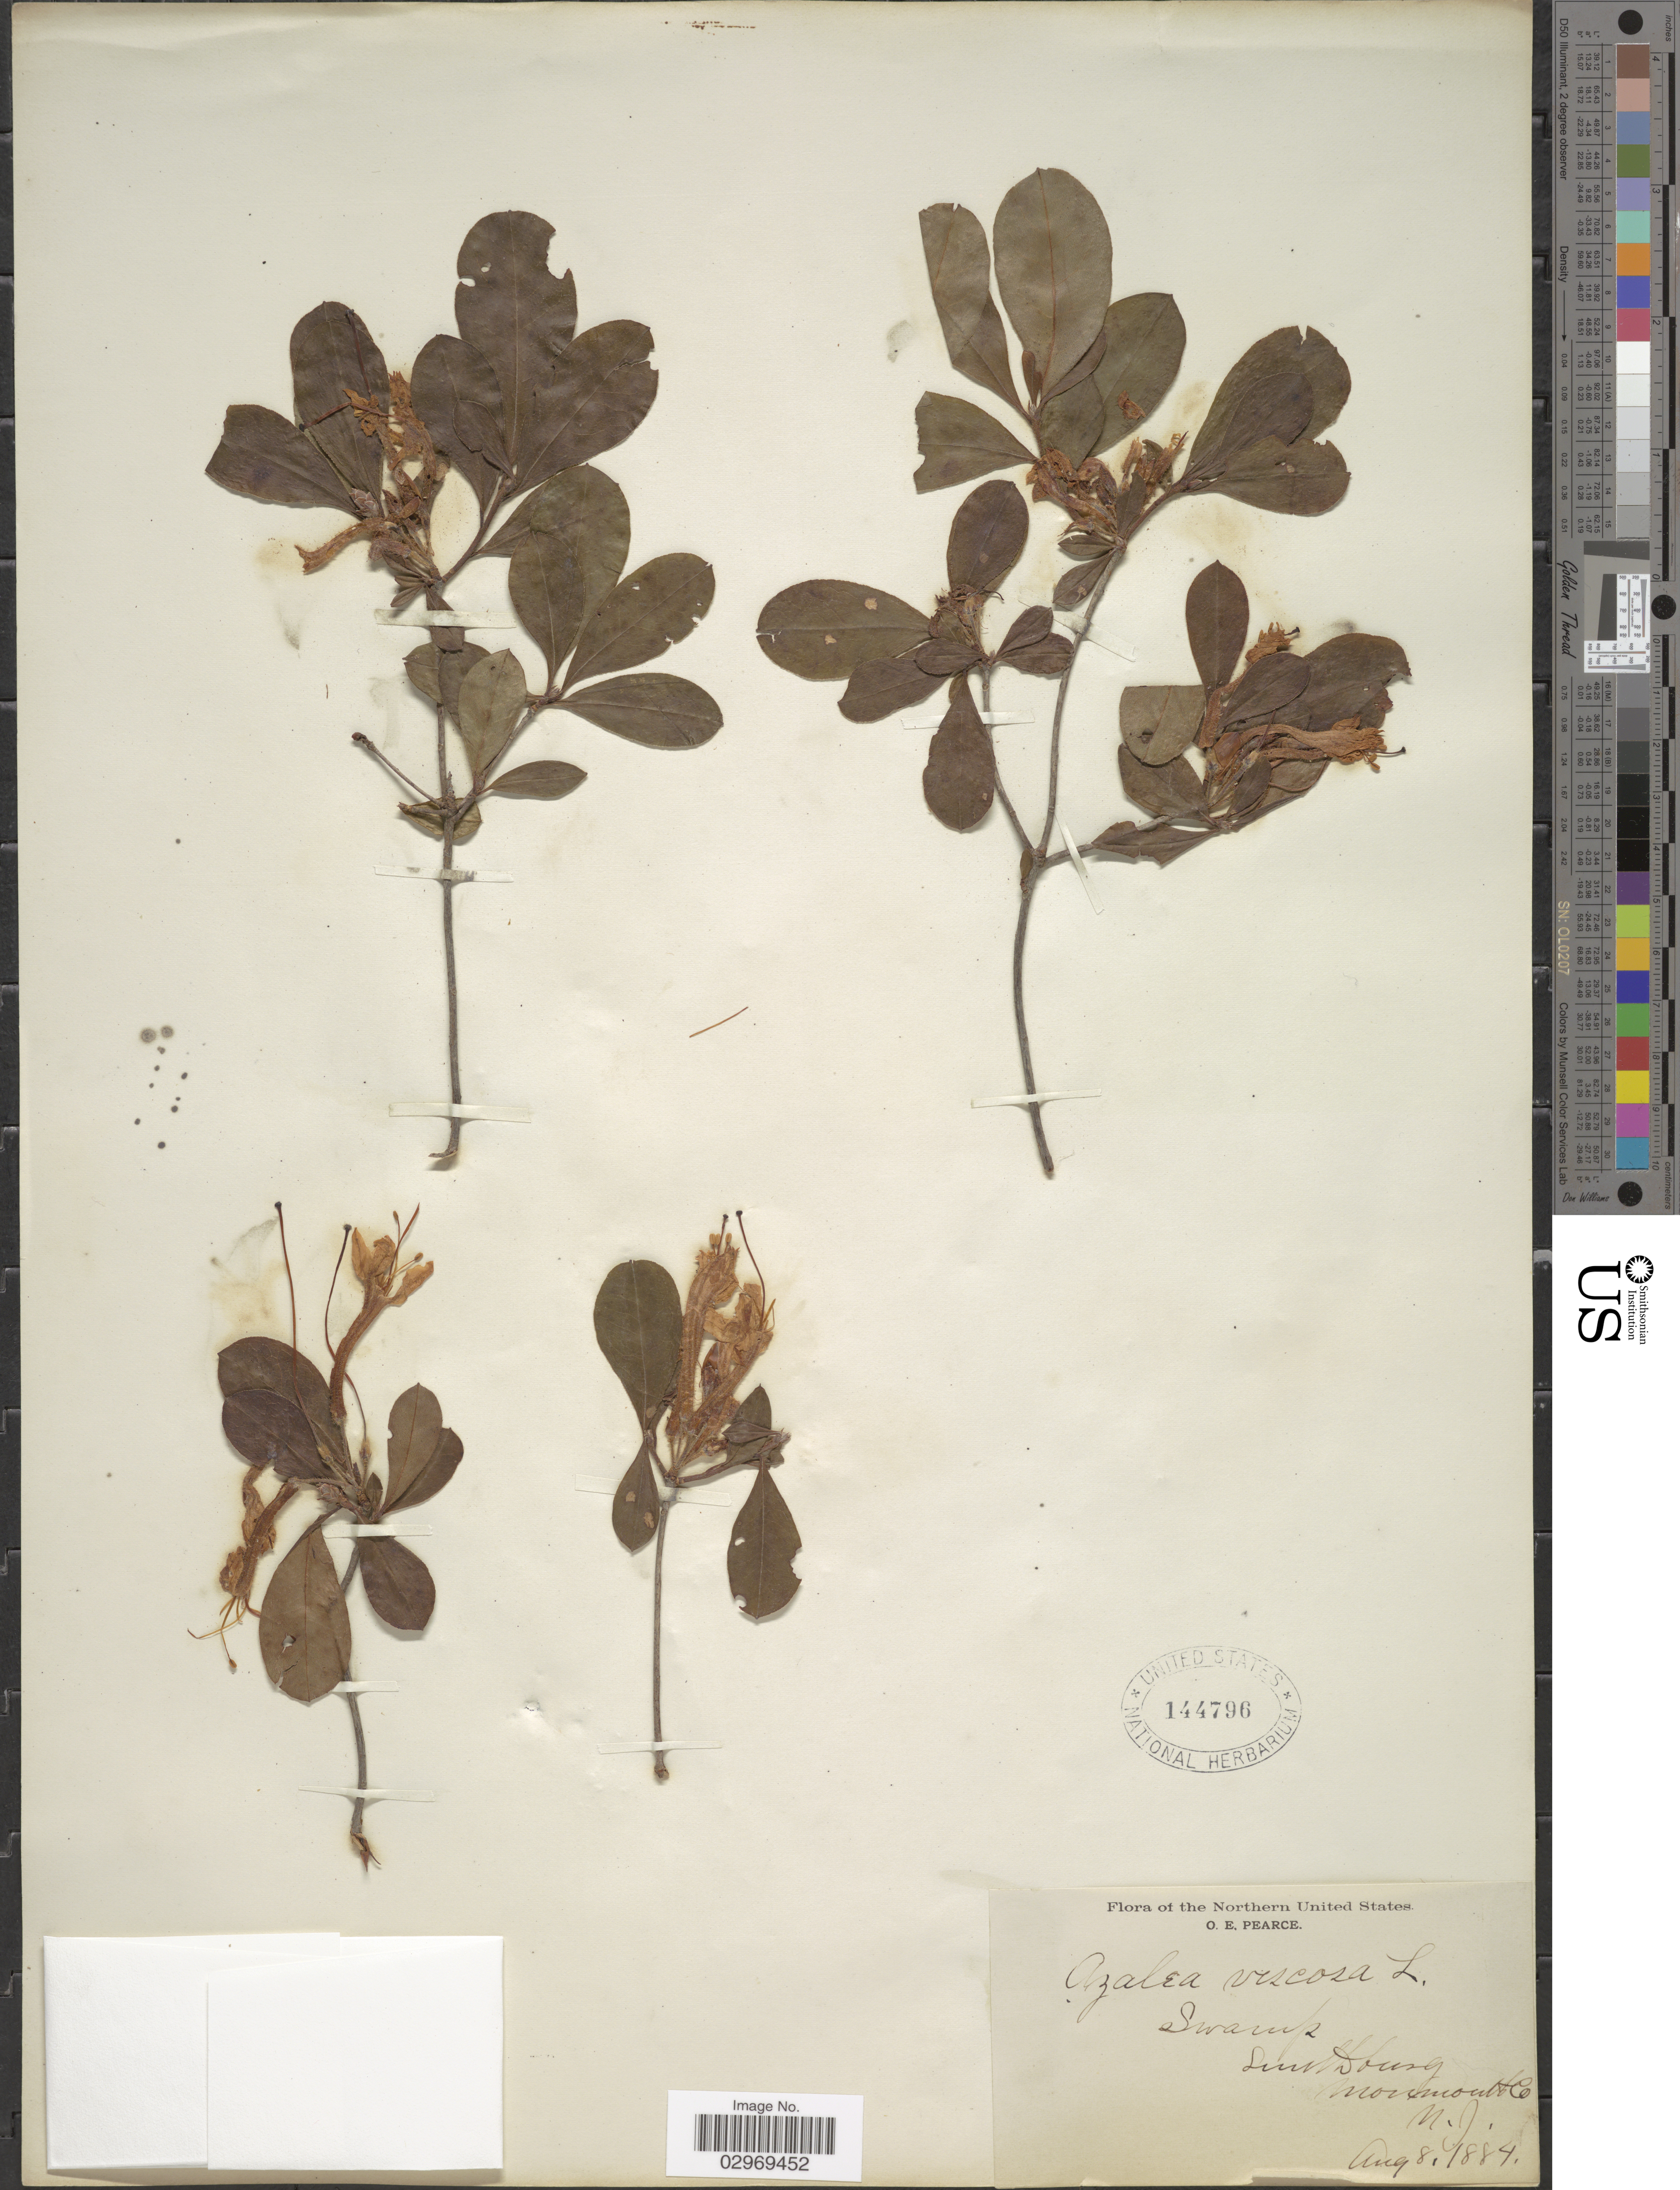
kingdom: Plantae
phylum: Tracheophyta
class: Magnoliopsida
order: Ericales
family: Ericaceae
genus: Rhododendron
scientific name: Rhododendron viscosum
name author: (L.) Torr.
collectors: O. E. Pearce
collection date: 1884-08-08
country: United States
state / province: New Jersey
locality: Northern United States, Swamp, Sum Doung, Monmouth Co.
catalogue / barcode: US 144796